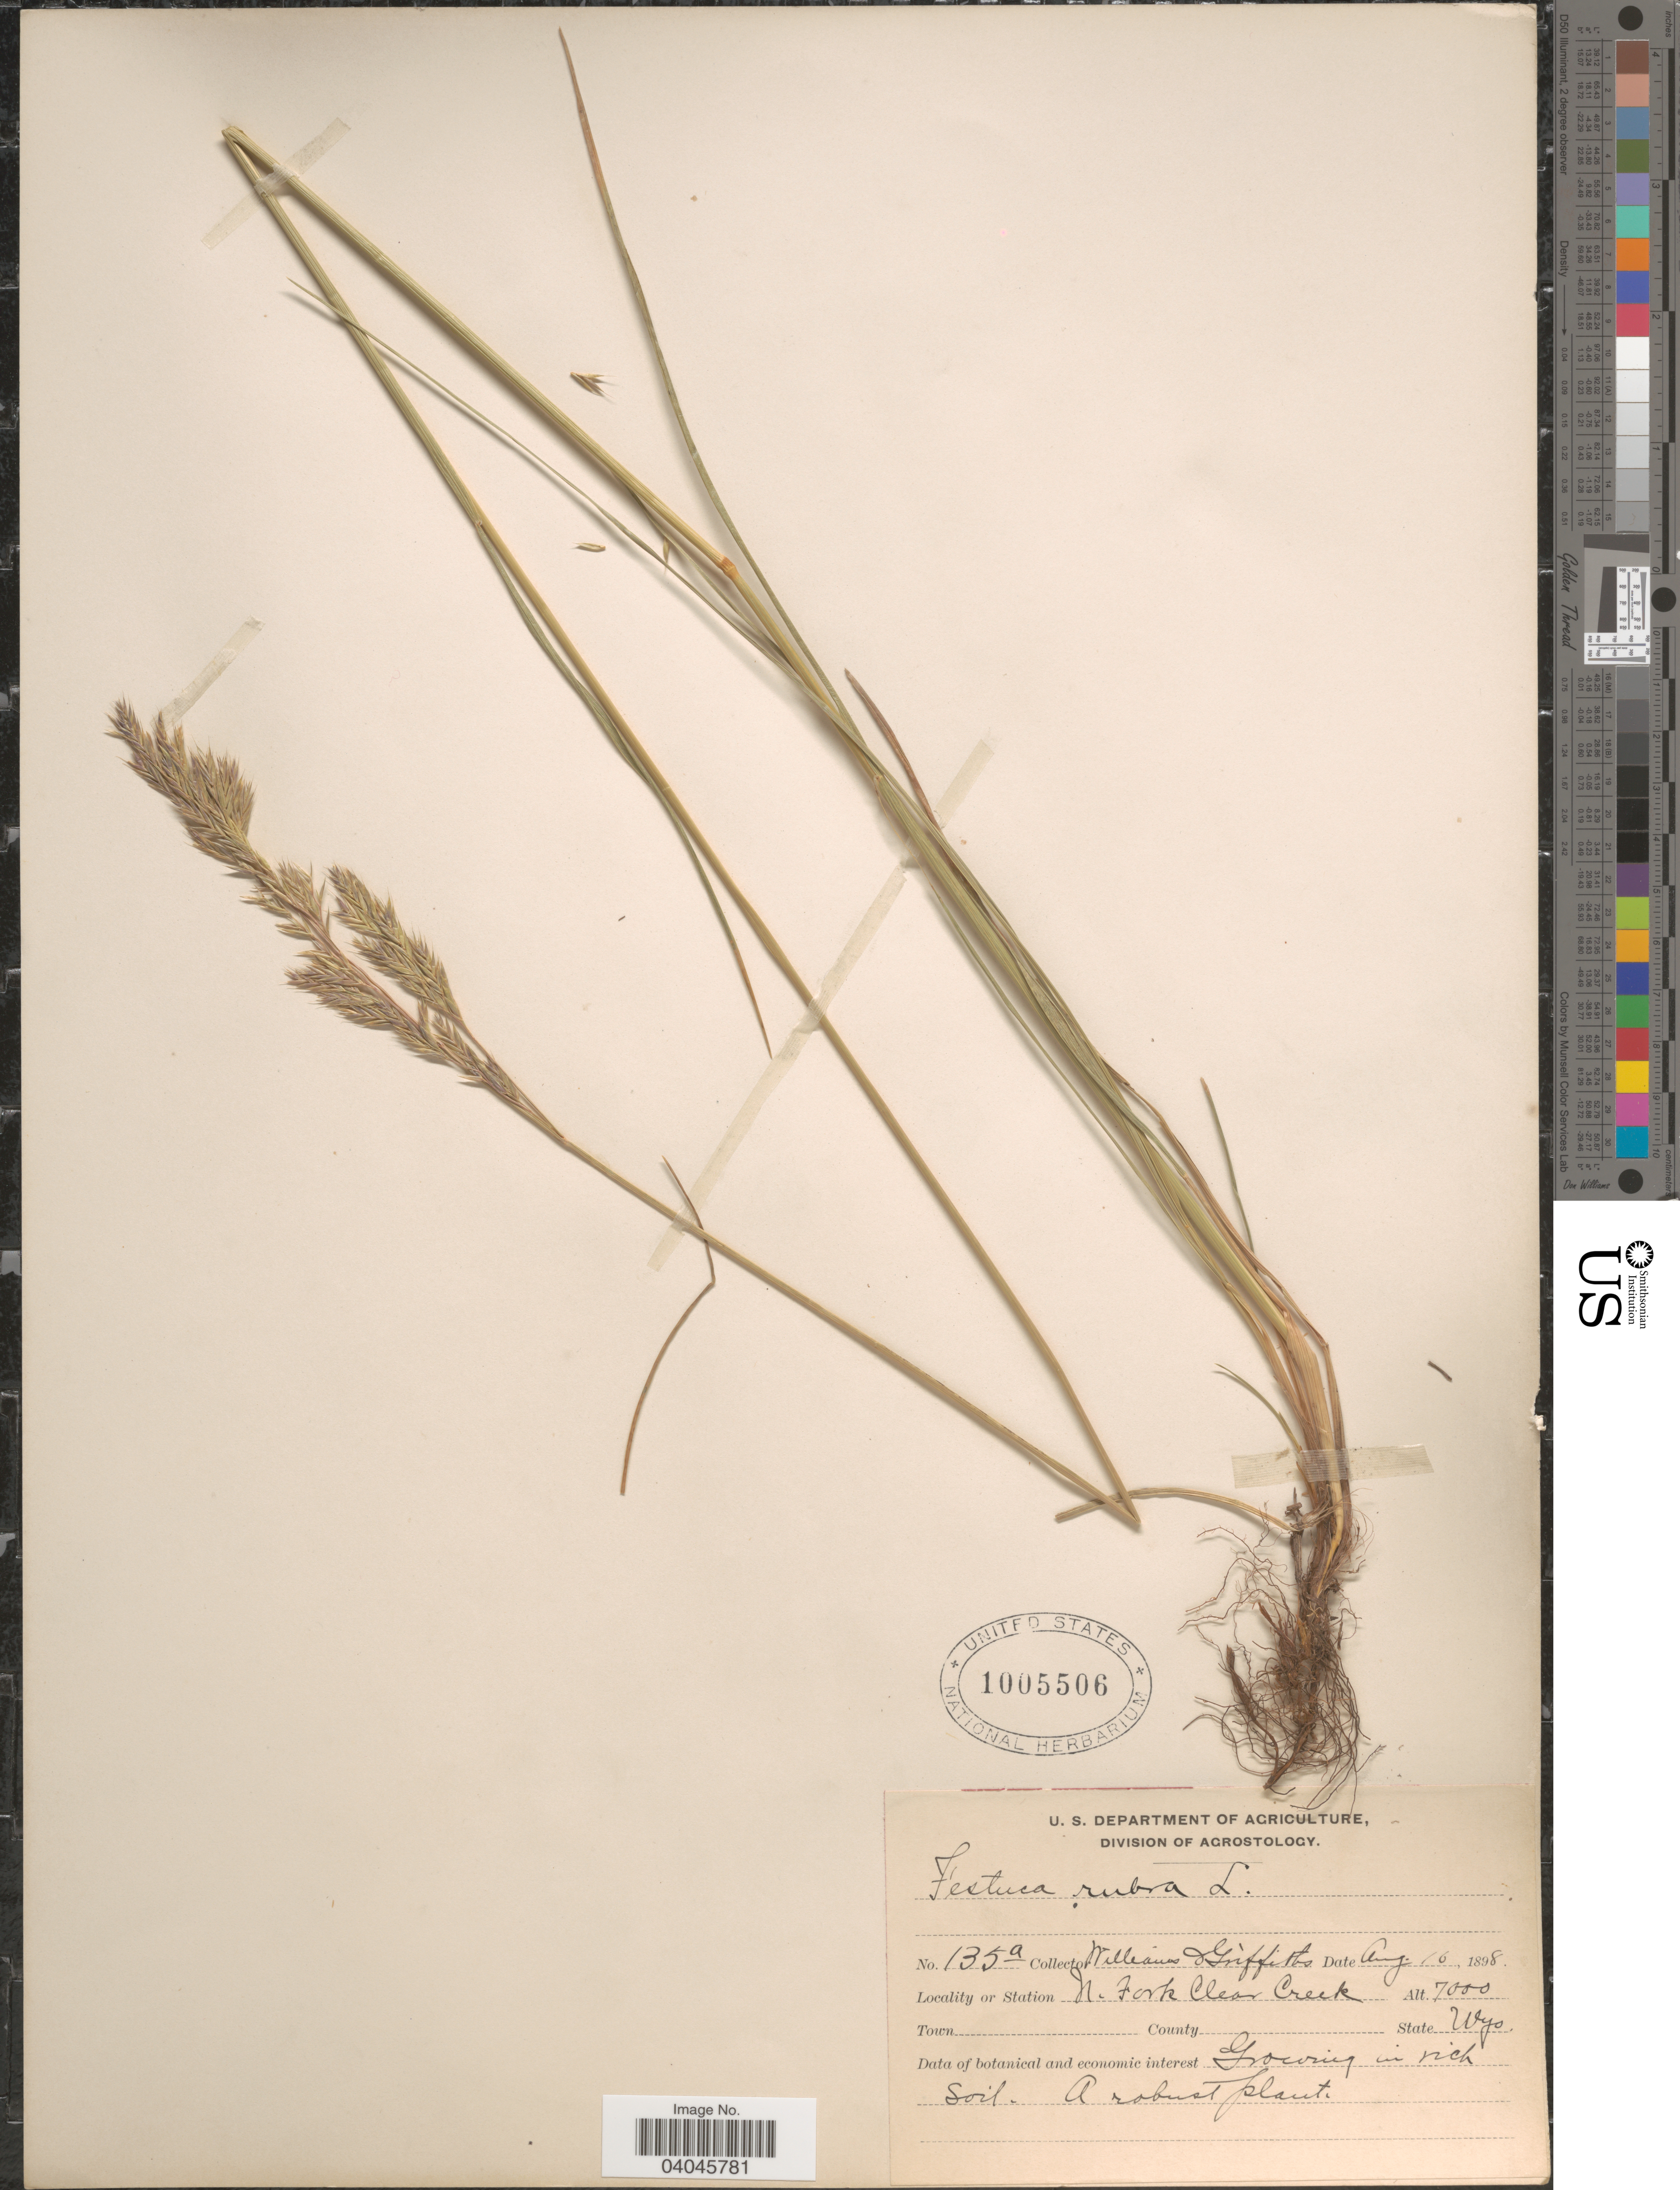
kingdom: Plantae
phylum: Tracheophyta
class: Liliopsida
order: Poales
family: Poaceae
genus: Festuca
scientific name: Festuca rubra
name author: L.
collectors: -- Williams & -. Griffith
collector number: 135a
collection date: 1898-08-16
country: United States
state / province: Wyoming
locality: N. Fork Clear Creek.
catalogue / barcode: US 1005506